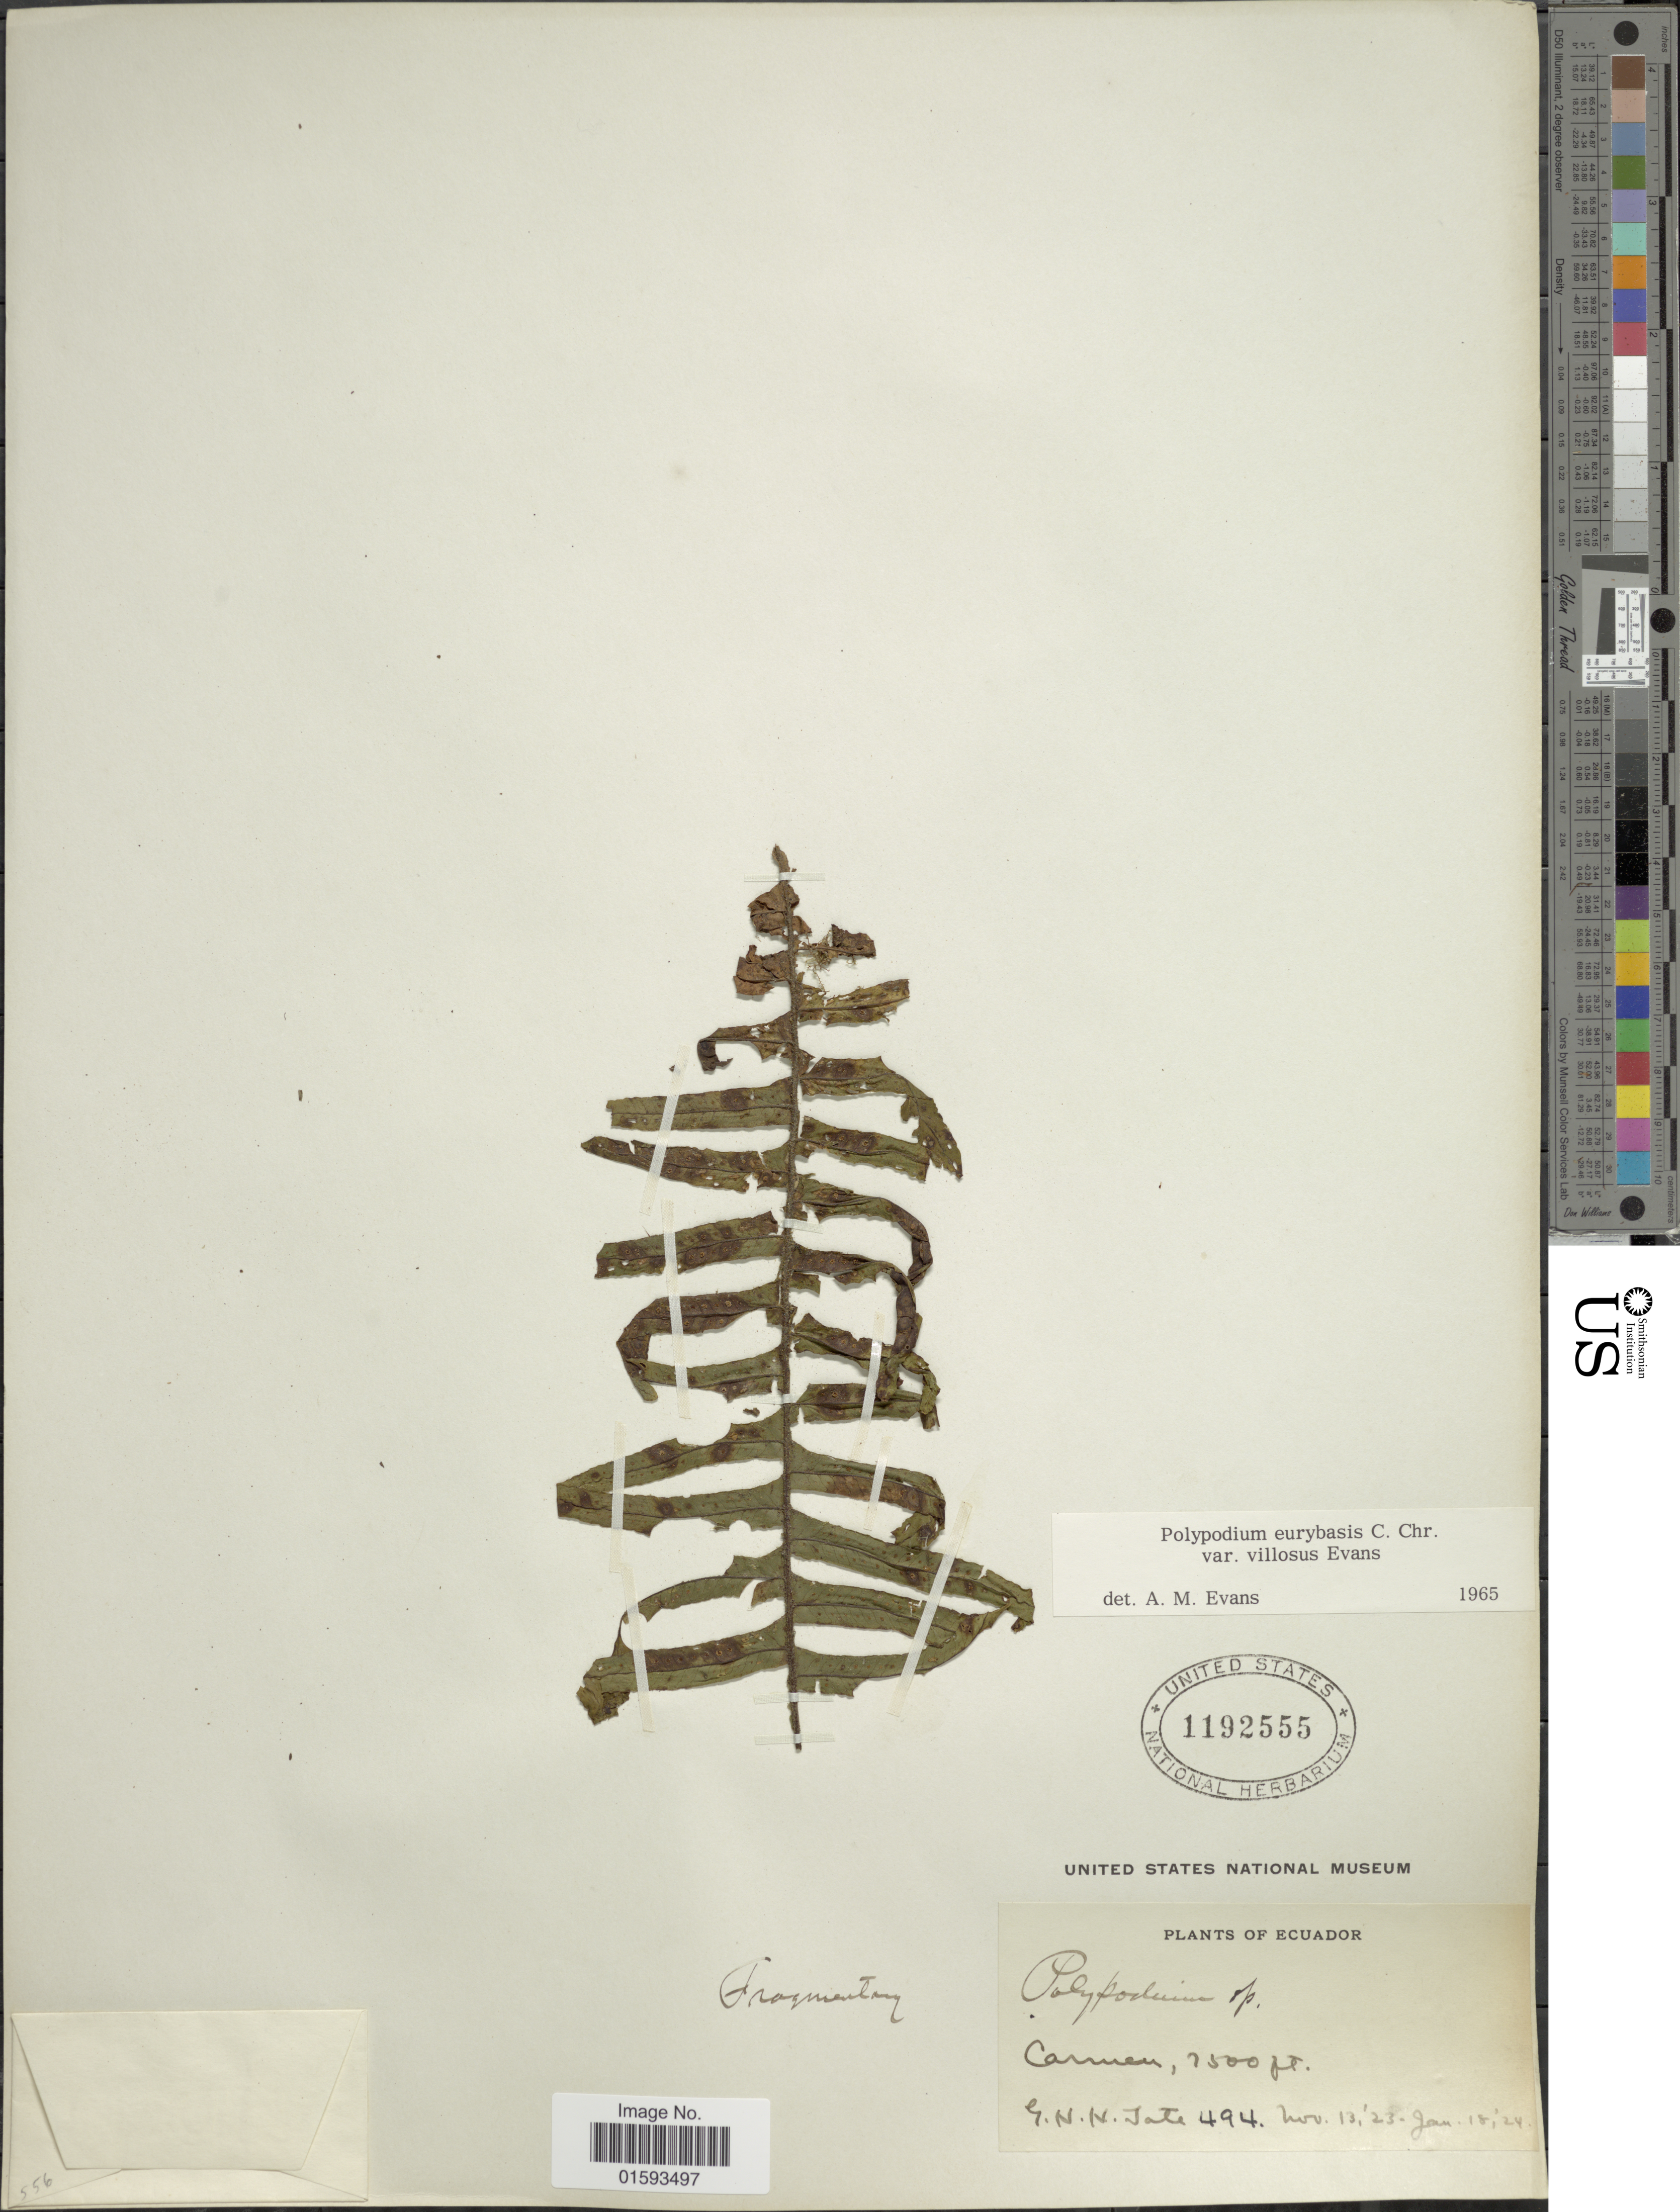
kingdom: Plantae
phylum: Tracheophyta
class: Polypodiopsida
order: Polypodiales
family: Polypodiaceae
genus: Pecluma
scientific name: Pecluma eurybasis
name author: (C. Chr.) M.G. Price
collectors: G. H. H.Tate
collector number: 494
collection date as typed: Transcribed d/m/y: 13/11/23 to 18/1/24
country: Ecuador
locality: Carmen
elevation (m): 2286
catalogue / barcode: US 1192555